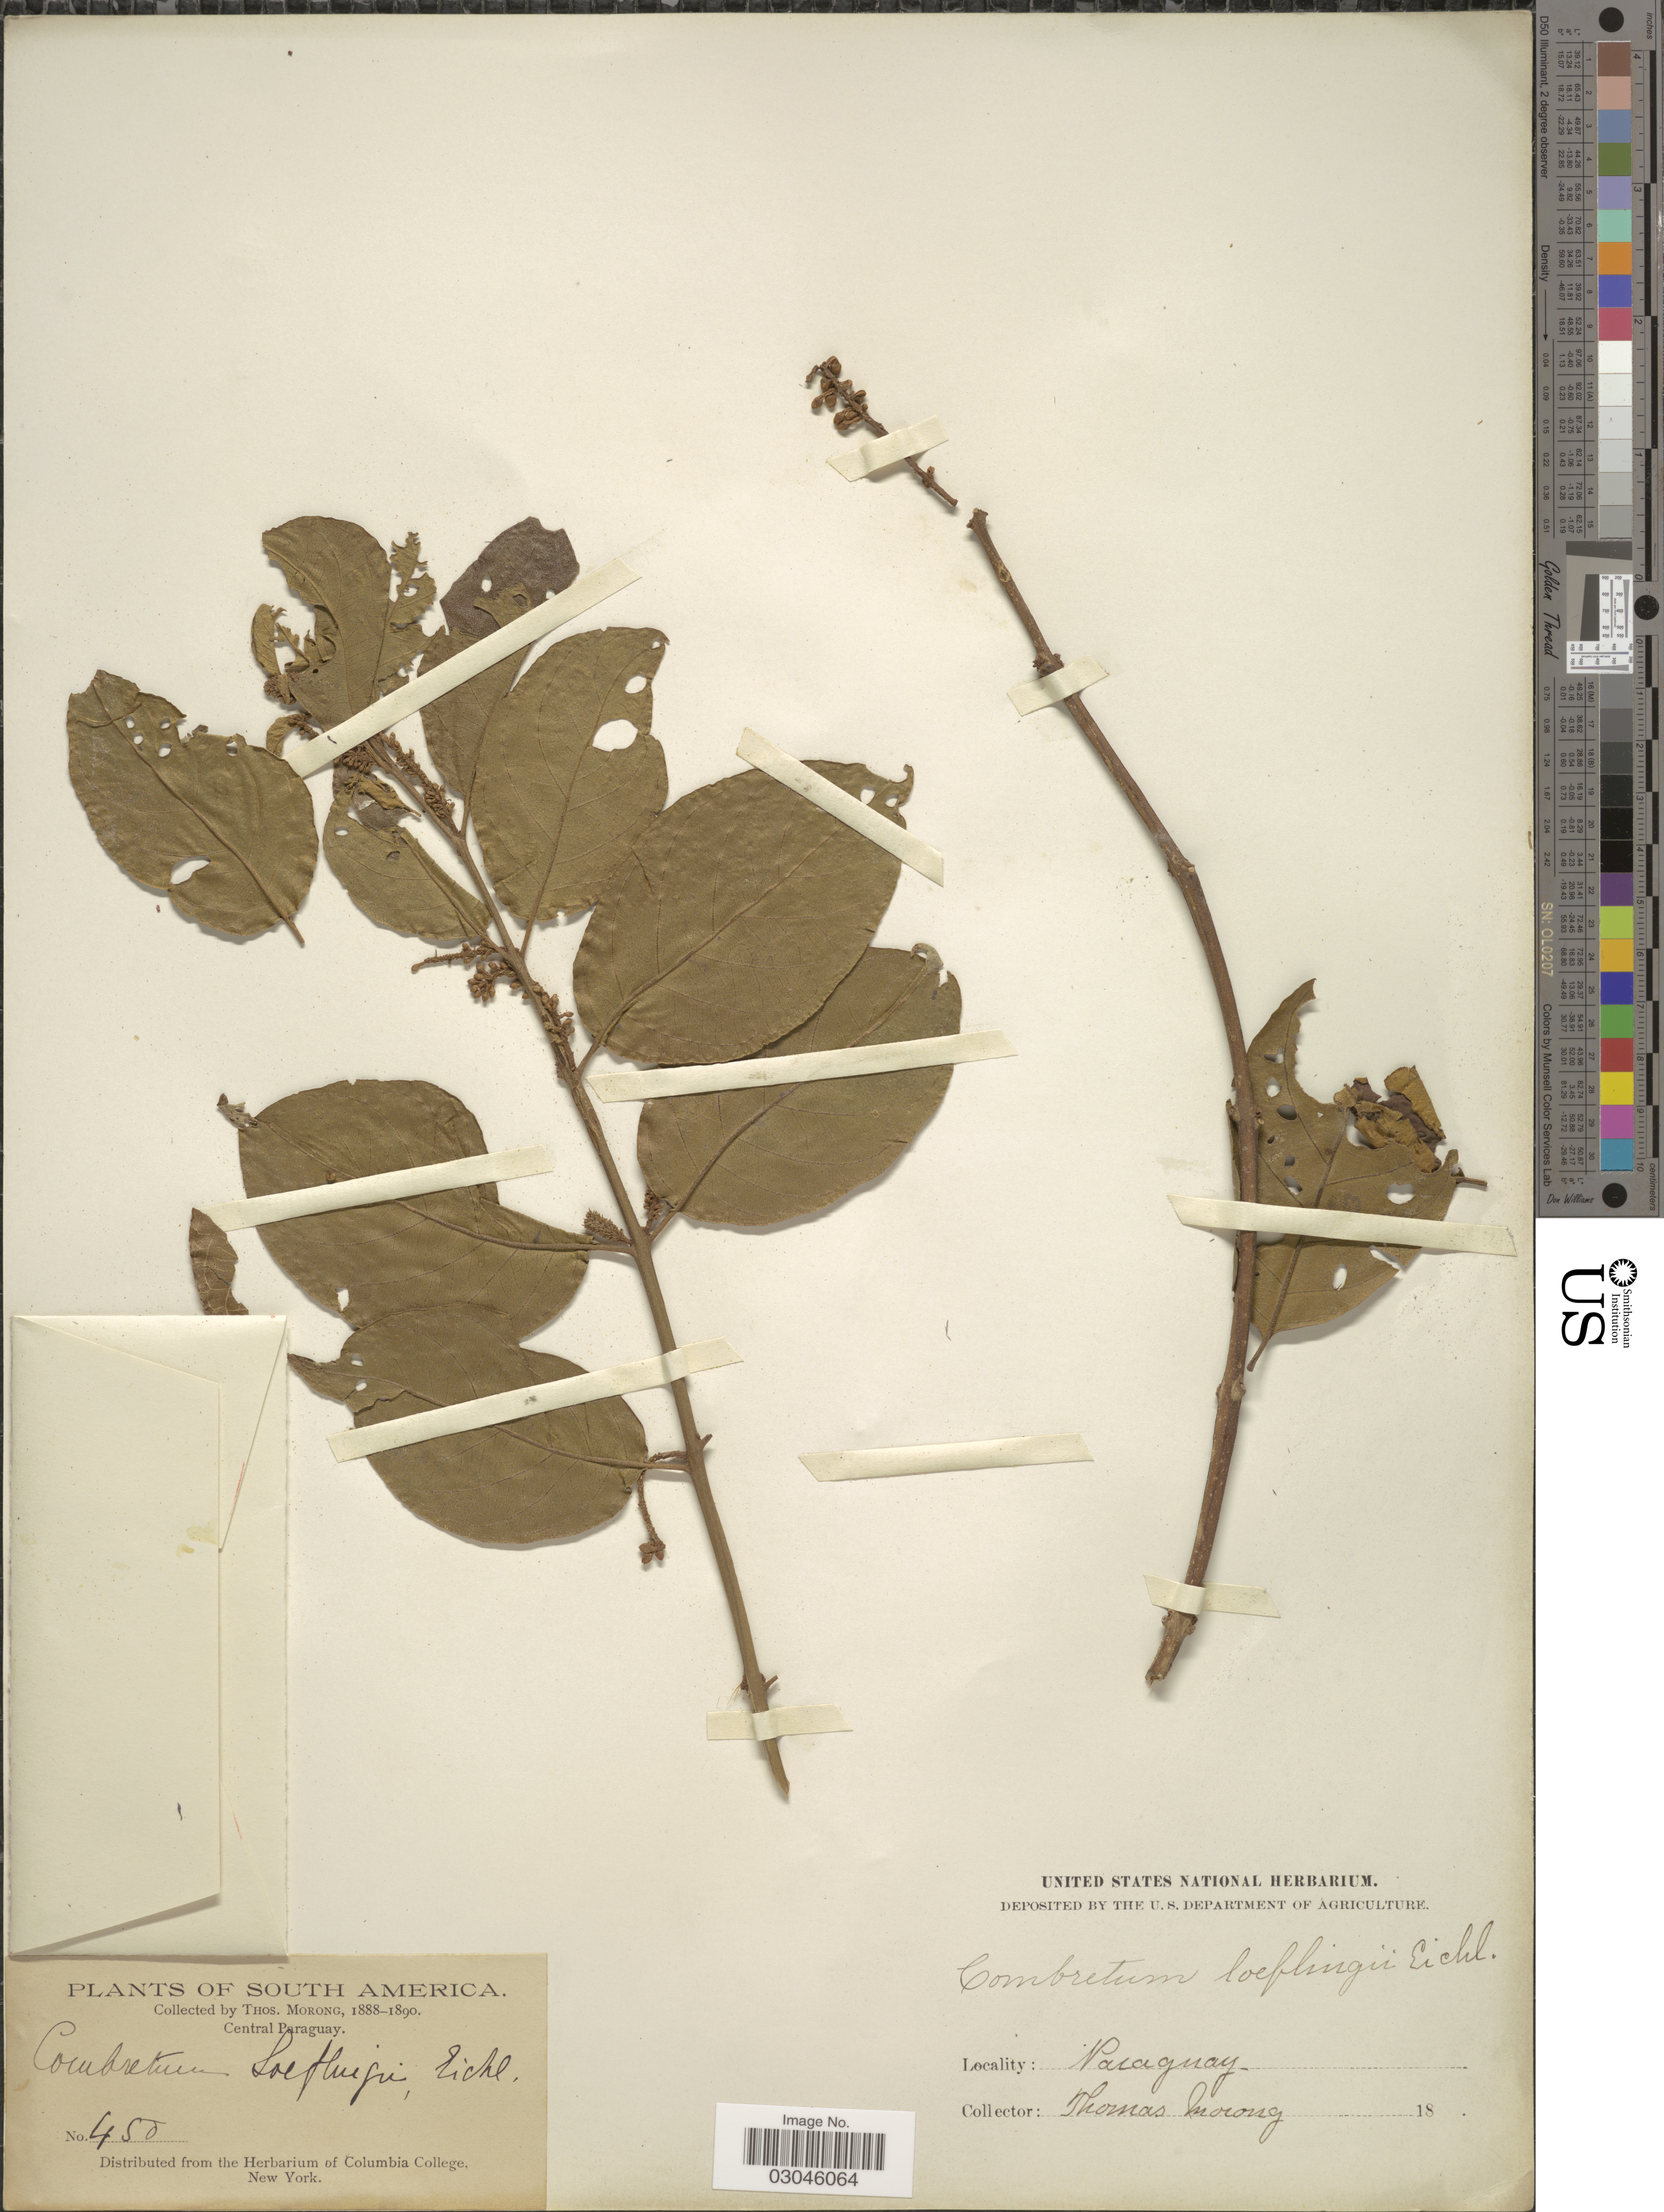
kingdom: Plantae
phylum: Tracheophyta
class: Magnoliopsida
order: Myrtales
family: Combretaceae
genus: Combretum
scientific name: Combretum fruticosum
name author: (Loefl.) Stuntz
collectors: ex herb. T. Morong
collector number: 450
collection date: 1888/1890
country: Paraguay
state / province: Central